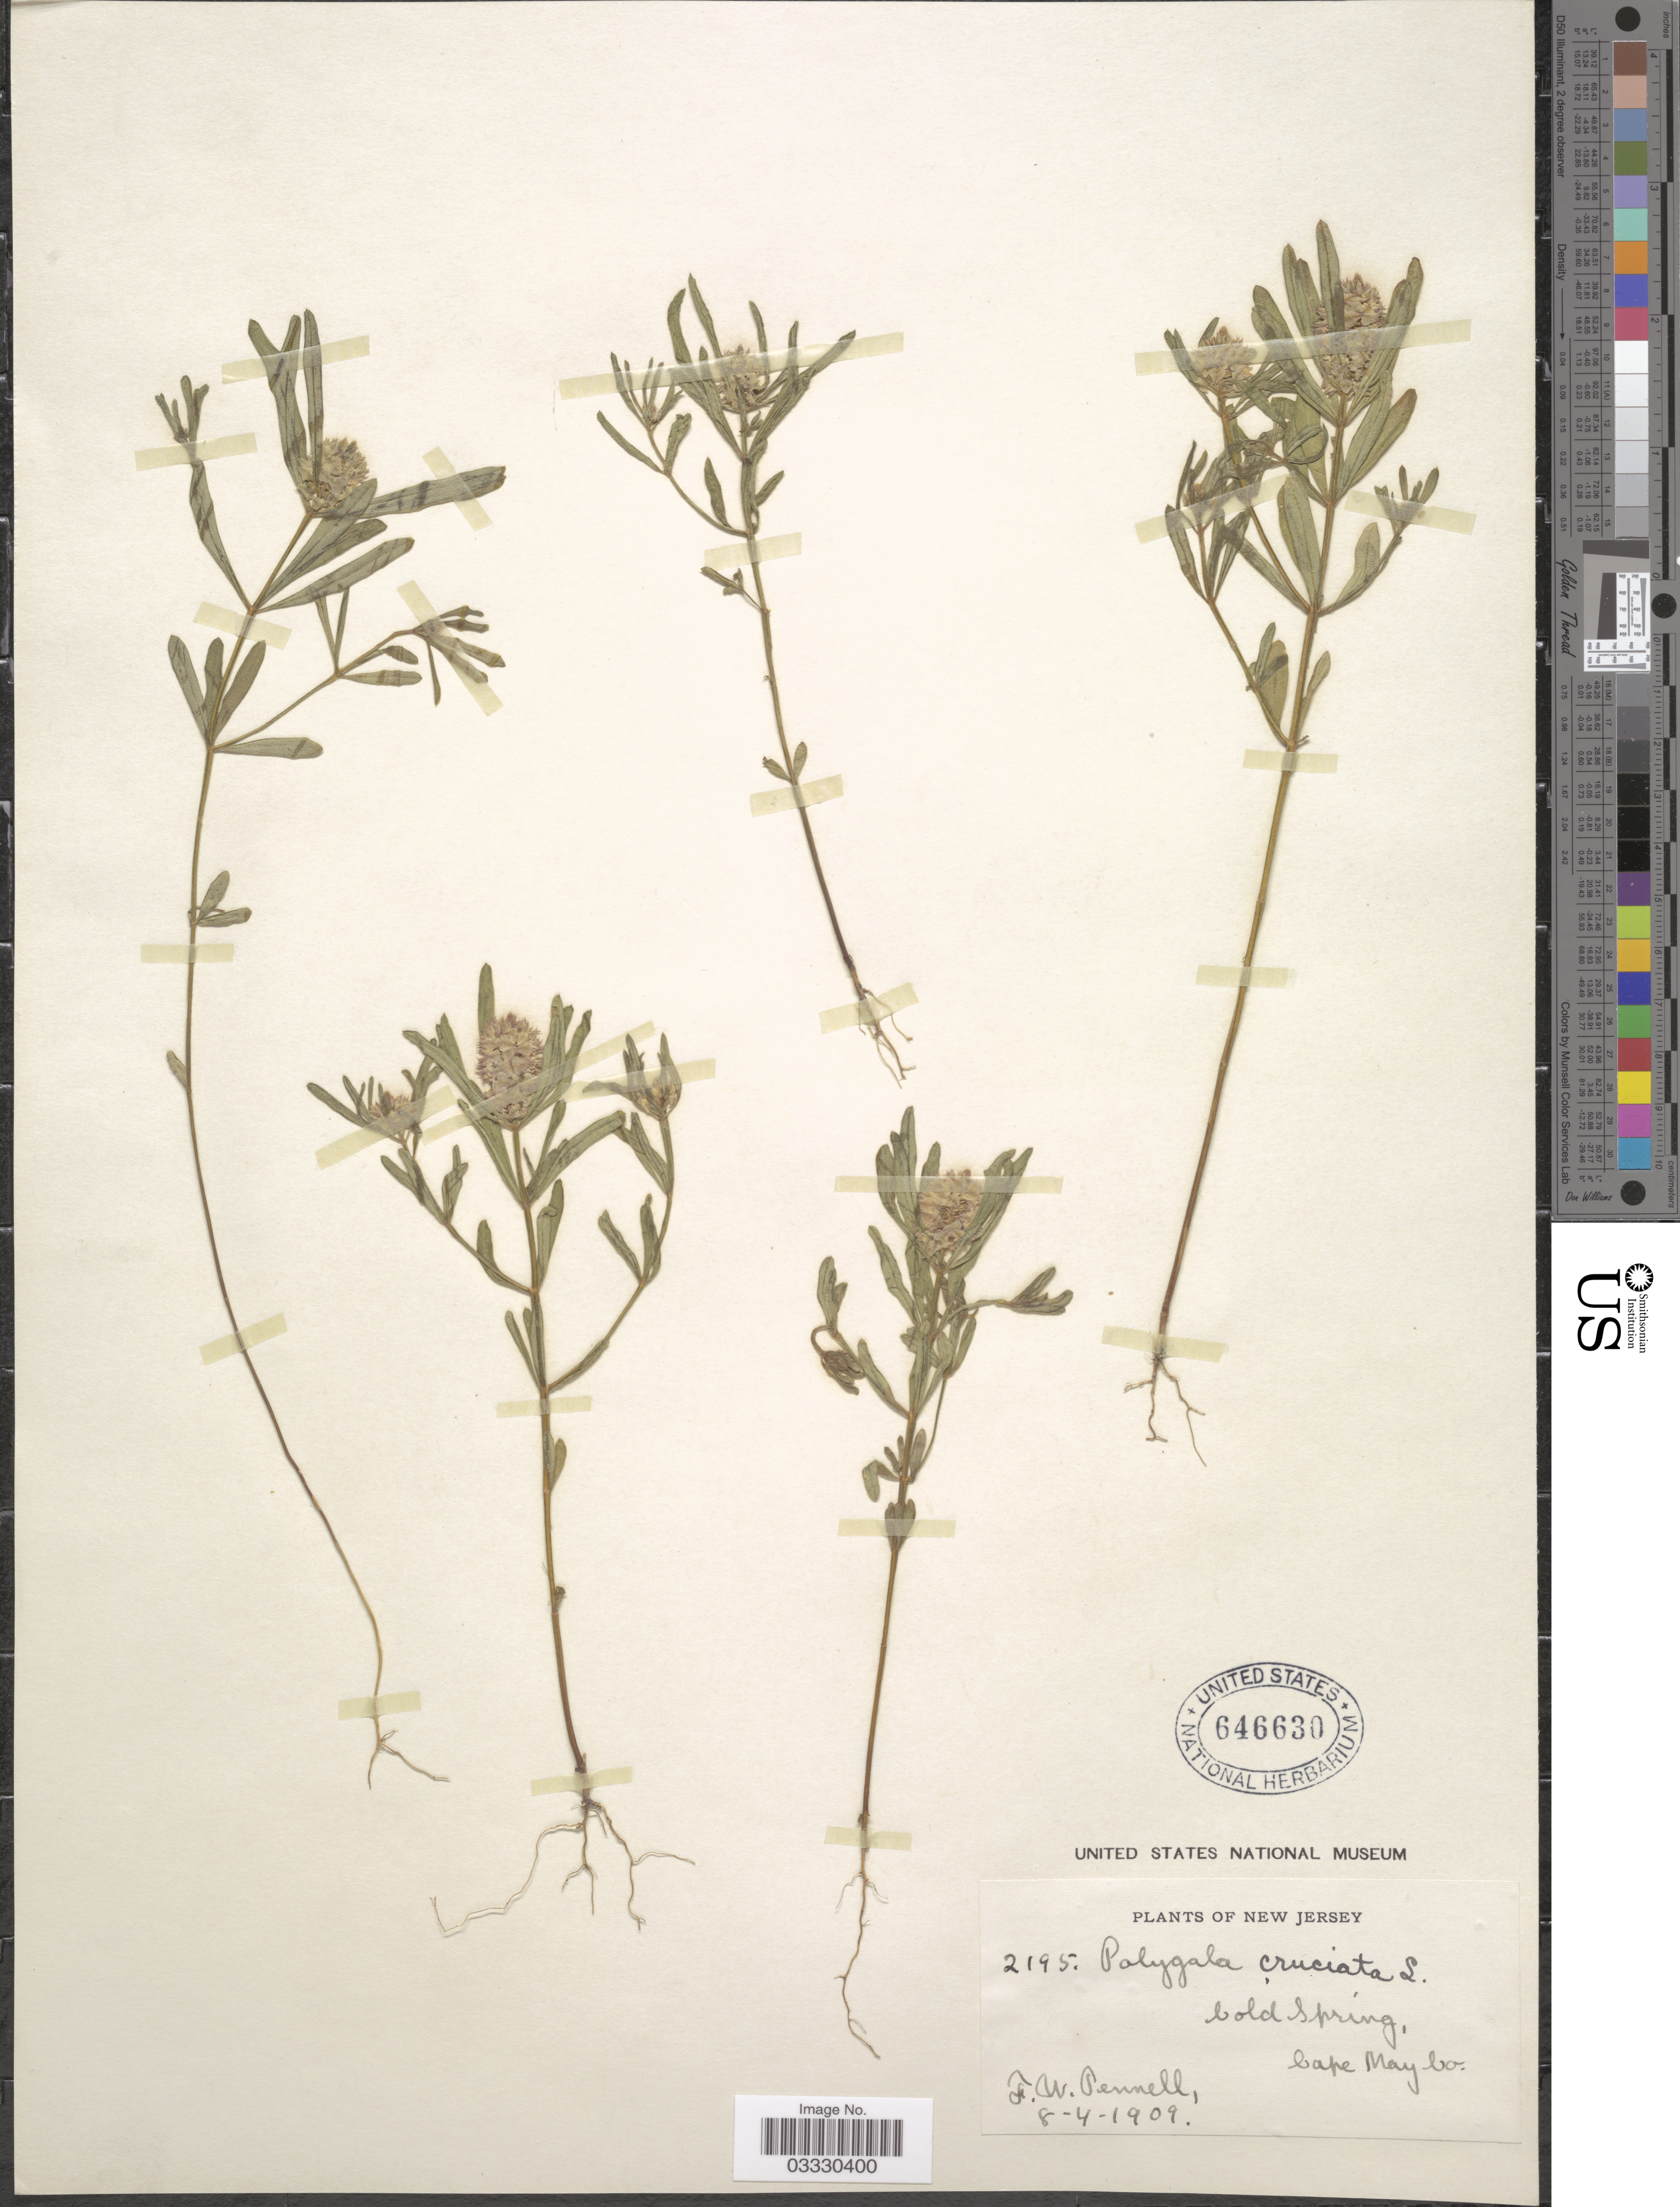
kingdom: Plantae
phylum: Tracheophyta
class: Magnoliopsida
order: Fabales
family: Polygalaceae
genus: Polygala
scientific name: Polygala cruciata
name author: L.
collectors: F. W. Pennell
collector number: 2195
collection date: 1909-08-04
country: United States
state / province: New Jersey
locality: Cold Spring Cape May Co.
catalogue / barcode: US 646630